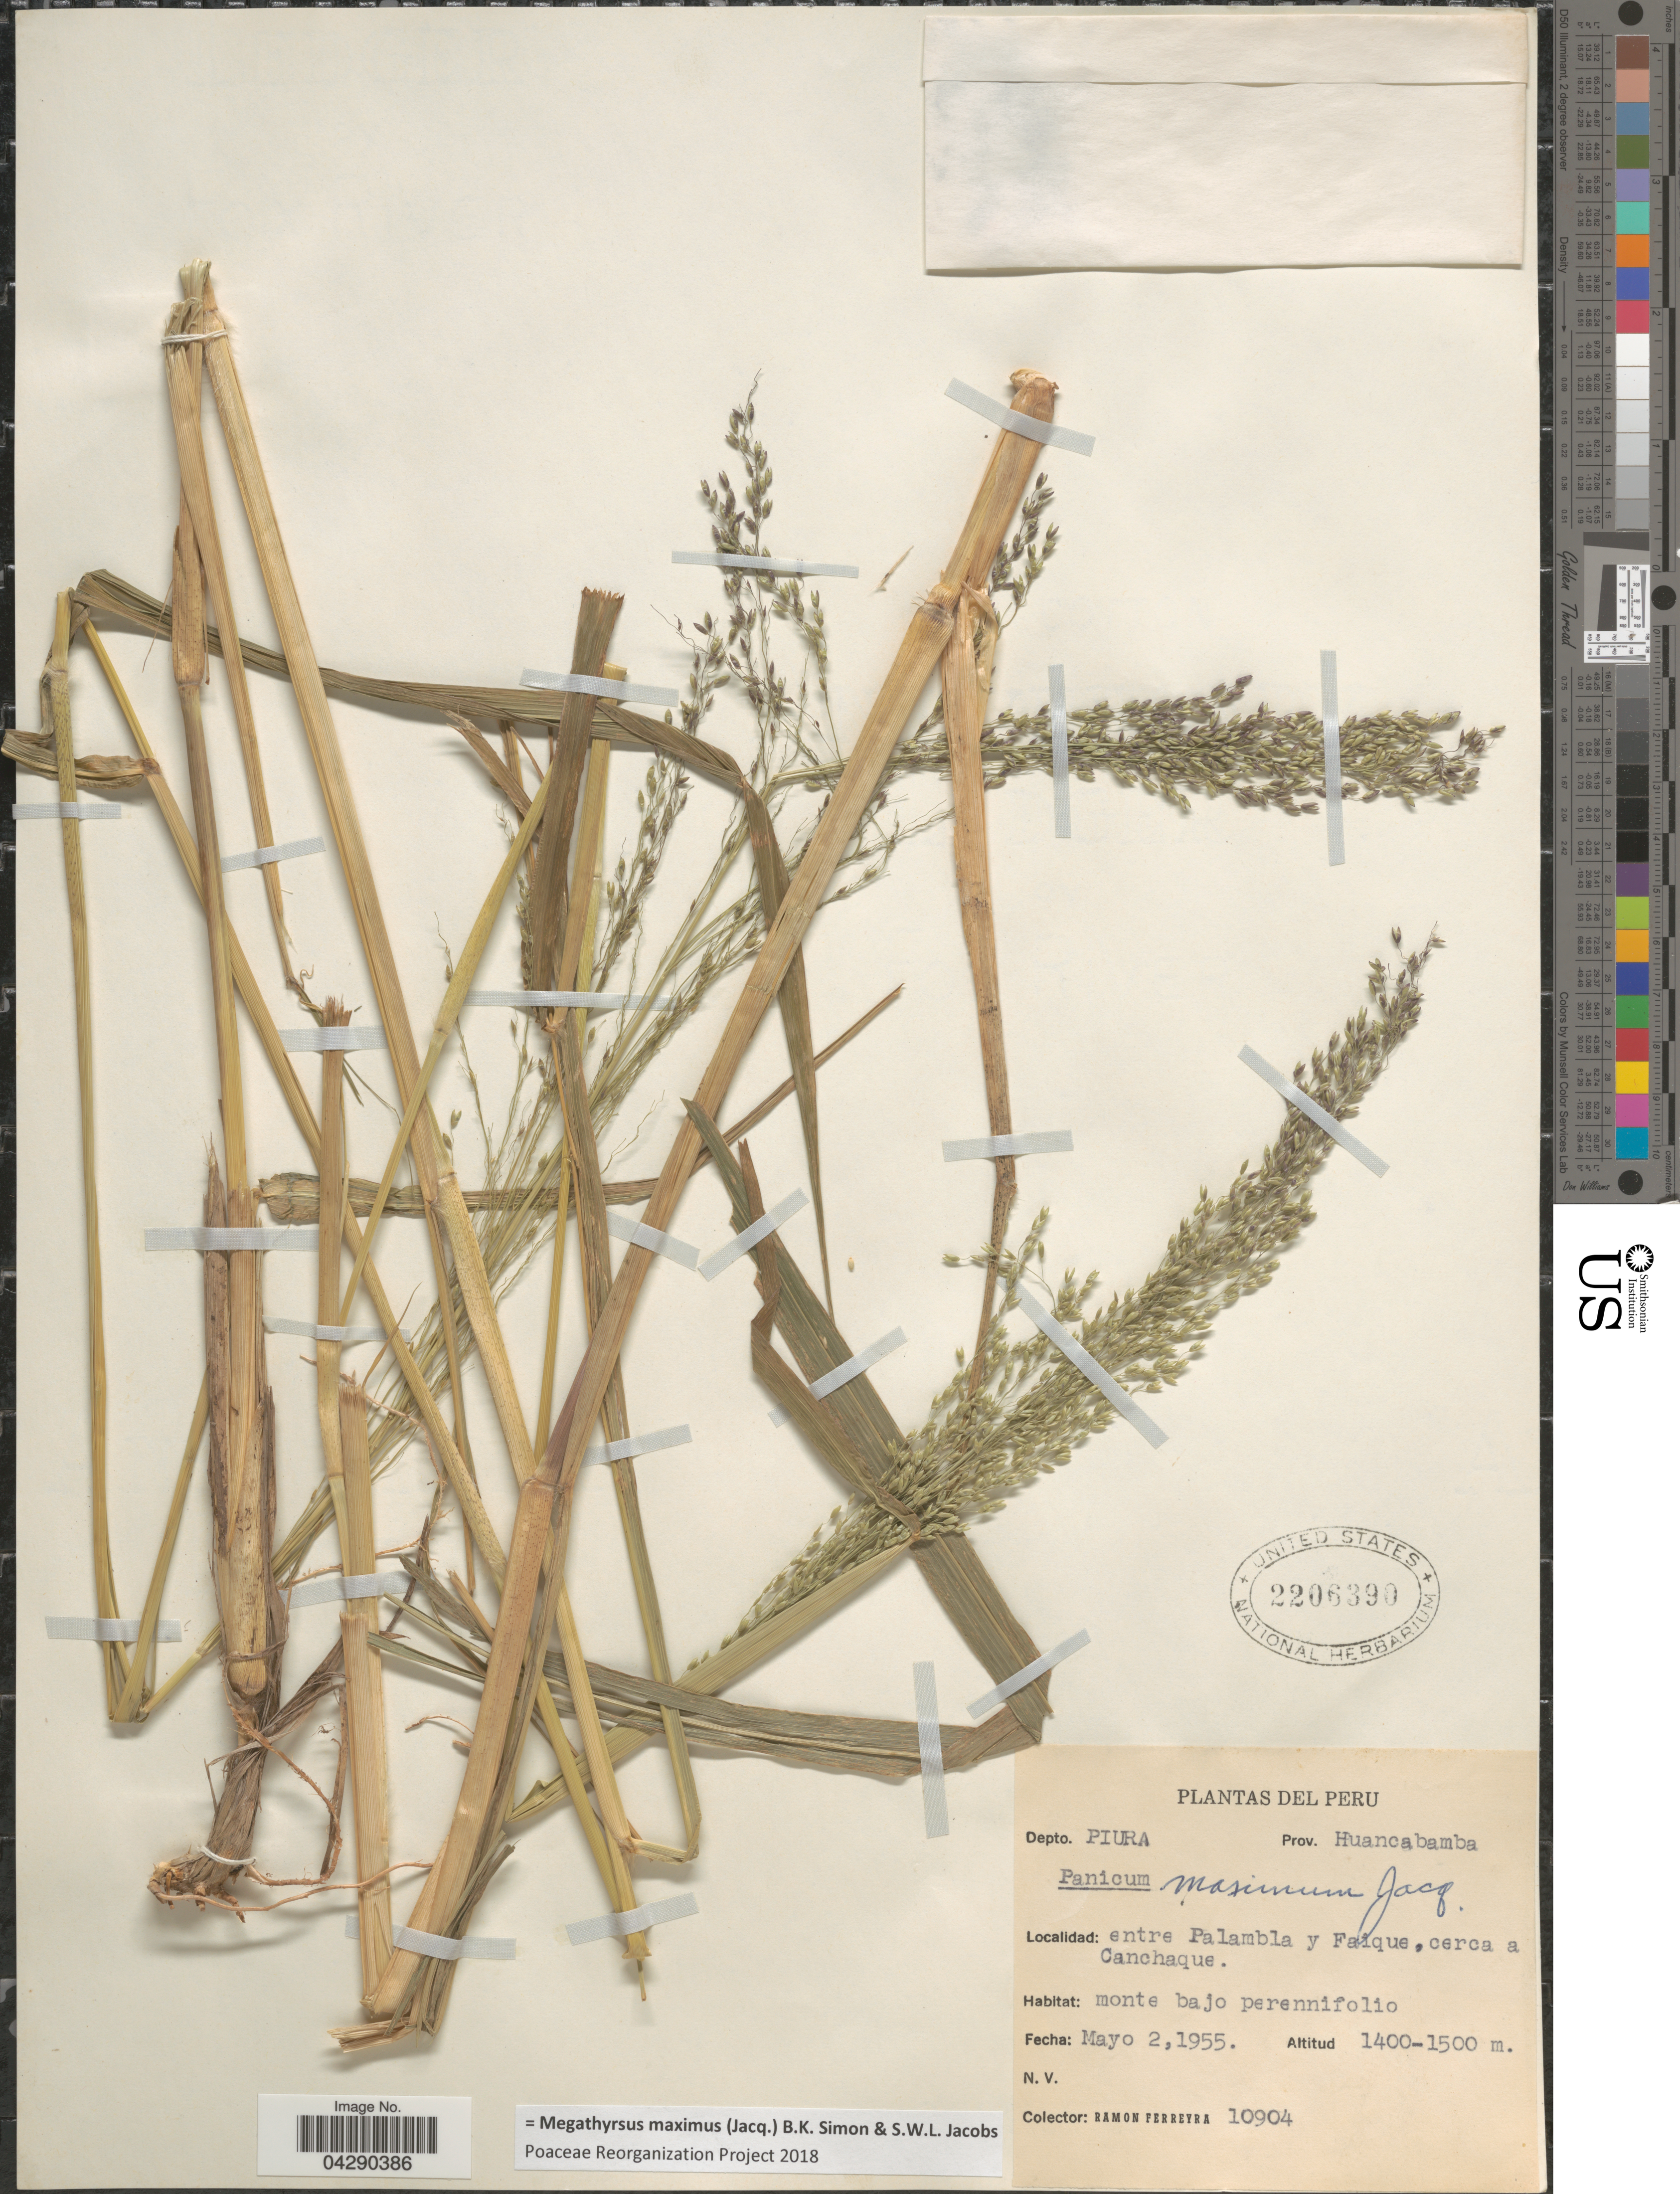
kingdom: Plantae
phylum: Tracheophyta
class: Liliopsida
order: Poales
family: Poaceae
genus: Megathyrsus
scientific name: Megathyrsus maximus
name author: (Jacq.) B.K. Simon & S.W.L. Jacobs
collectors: R. A. Ferreyra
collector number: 10904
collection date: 1955-05-02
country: Peru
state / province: Piura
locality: Depto. Piura. Prov. Huancabamba. Entre Palambla y Faique, cerca a Canchaque.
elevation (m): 1400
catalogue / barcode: US 2206390